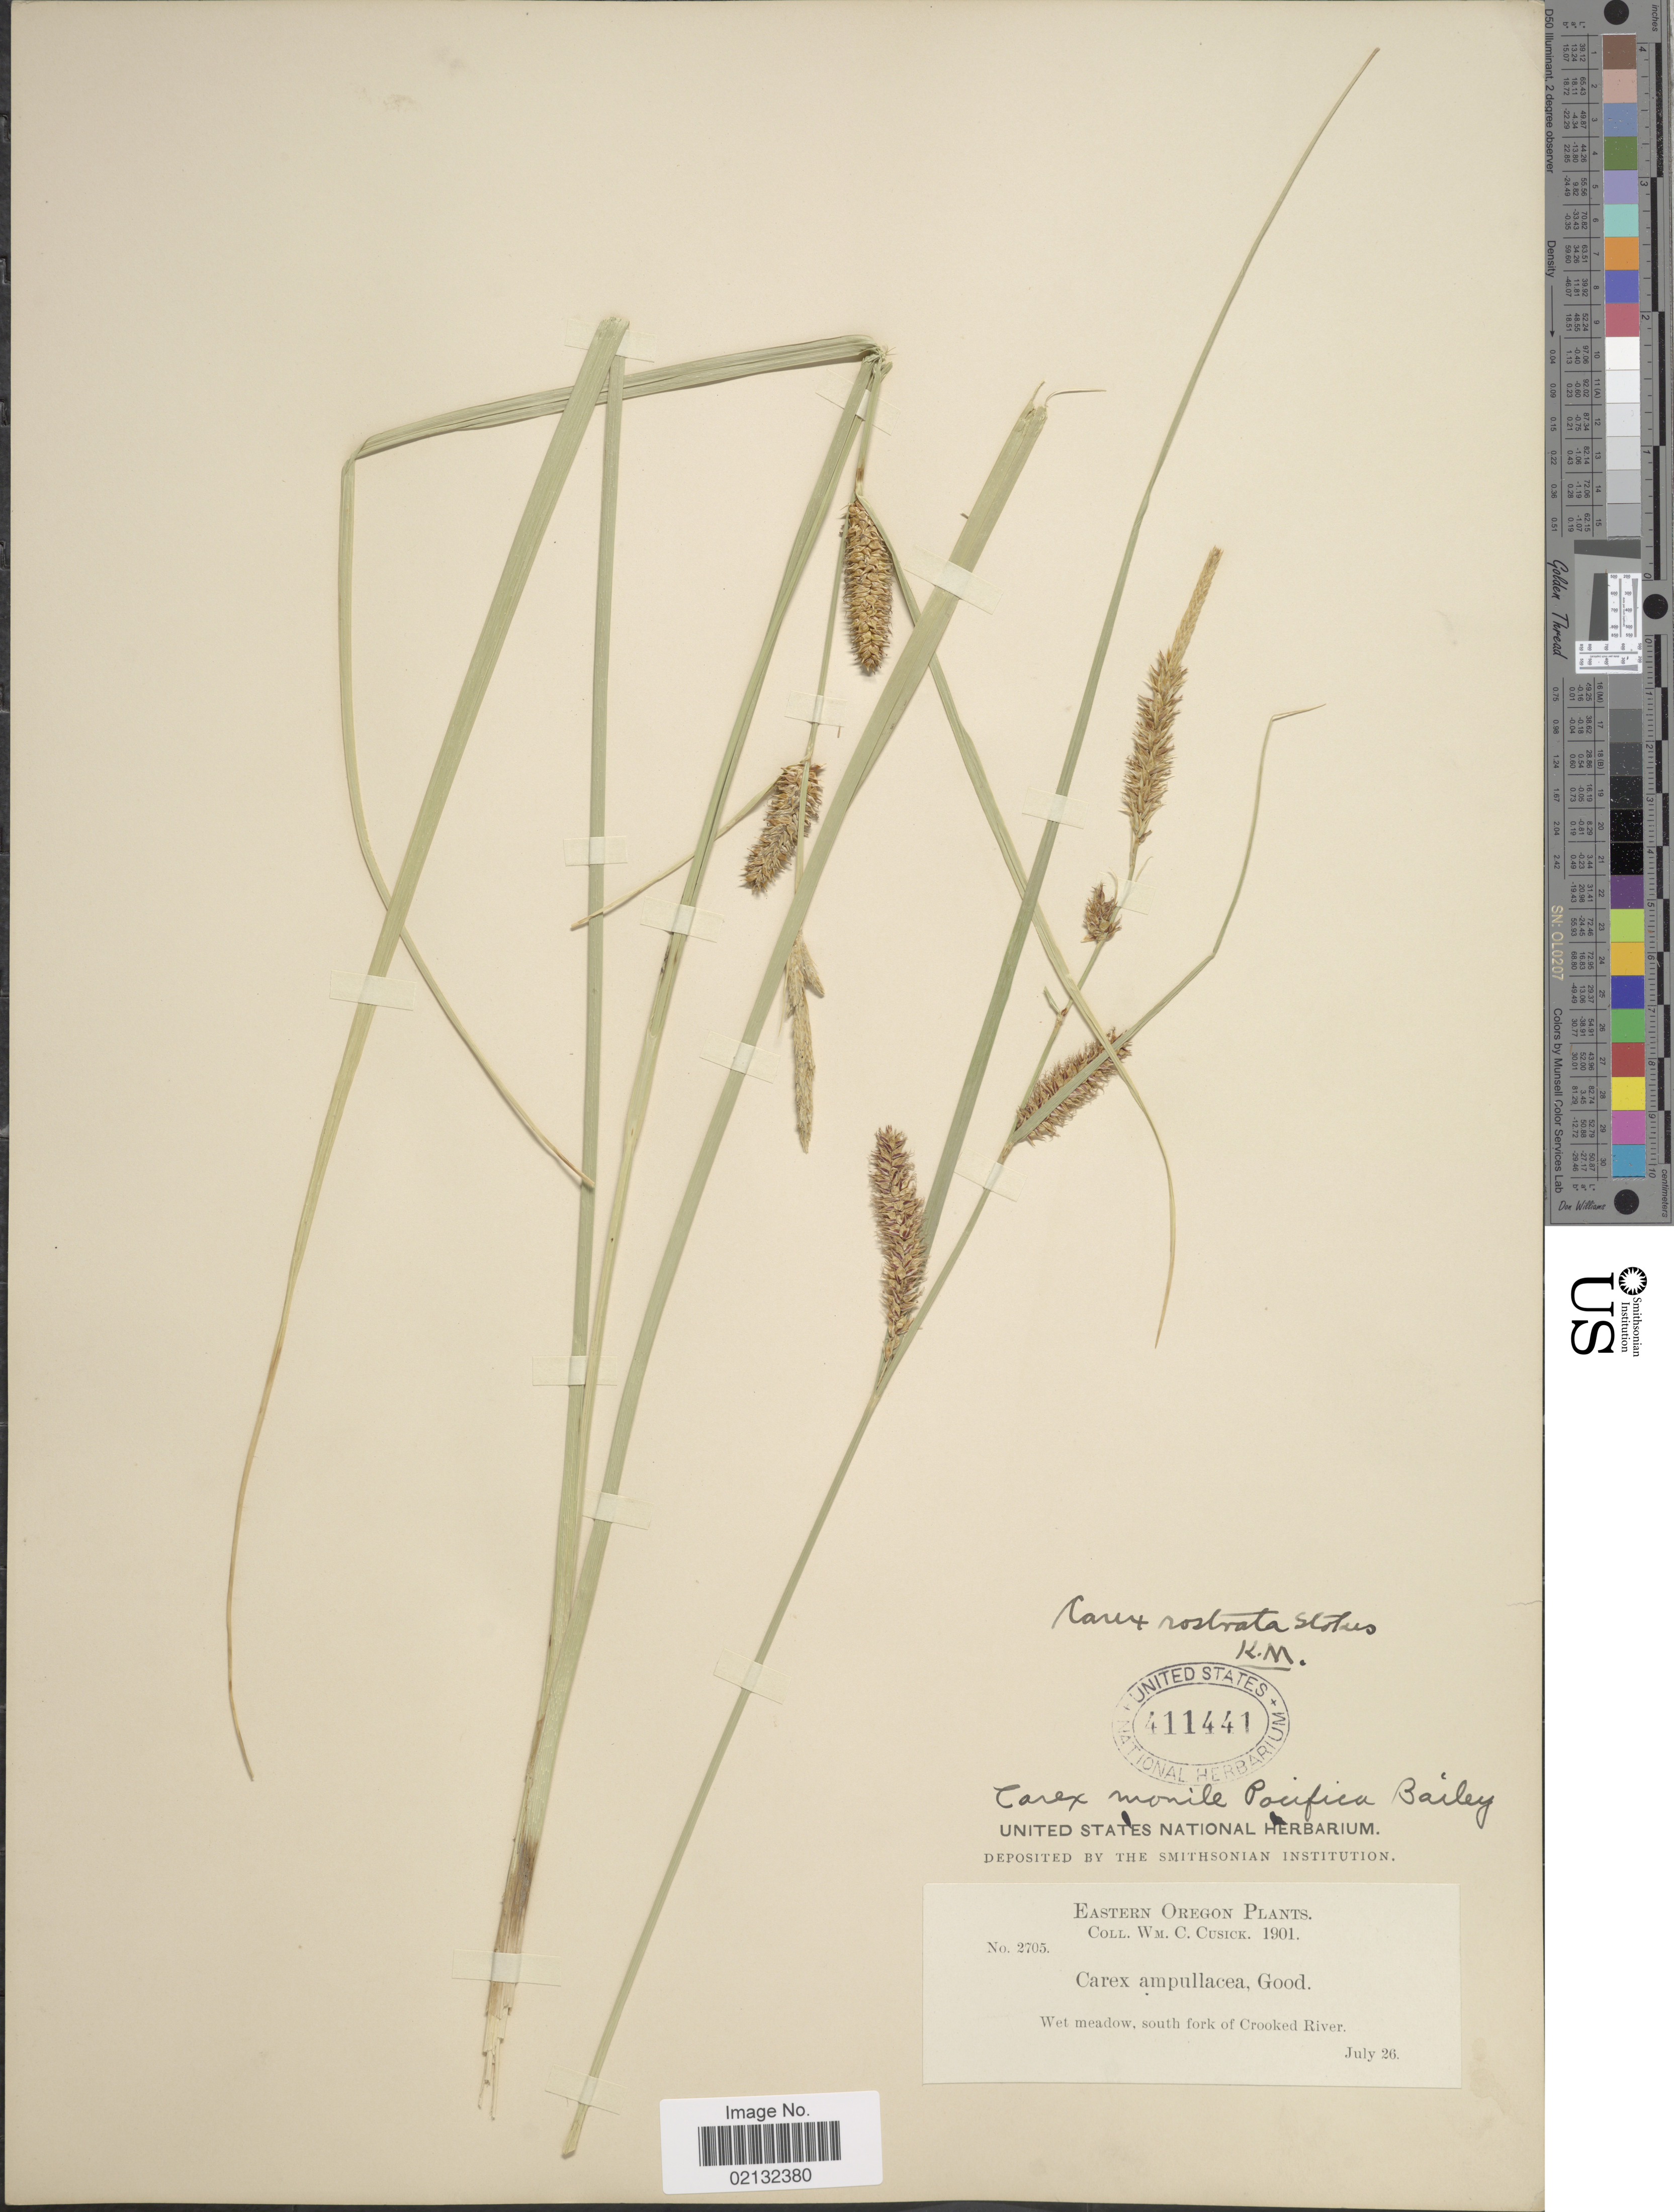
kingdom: Plantae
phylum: Tracheophyta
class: Liliopsida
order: Poales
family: Cyperaceae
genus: Carex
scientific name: Carex rostrata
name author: Stokes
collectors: W. C. Cusick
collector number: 2705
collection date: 1901-07-26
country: United States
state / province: Oregon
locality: Eastern Oregon, wet meadow, south fork of Crooked River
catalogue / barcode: US 411441